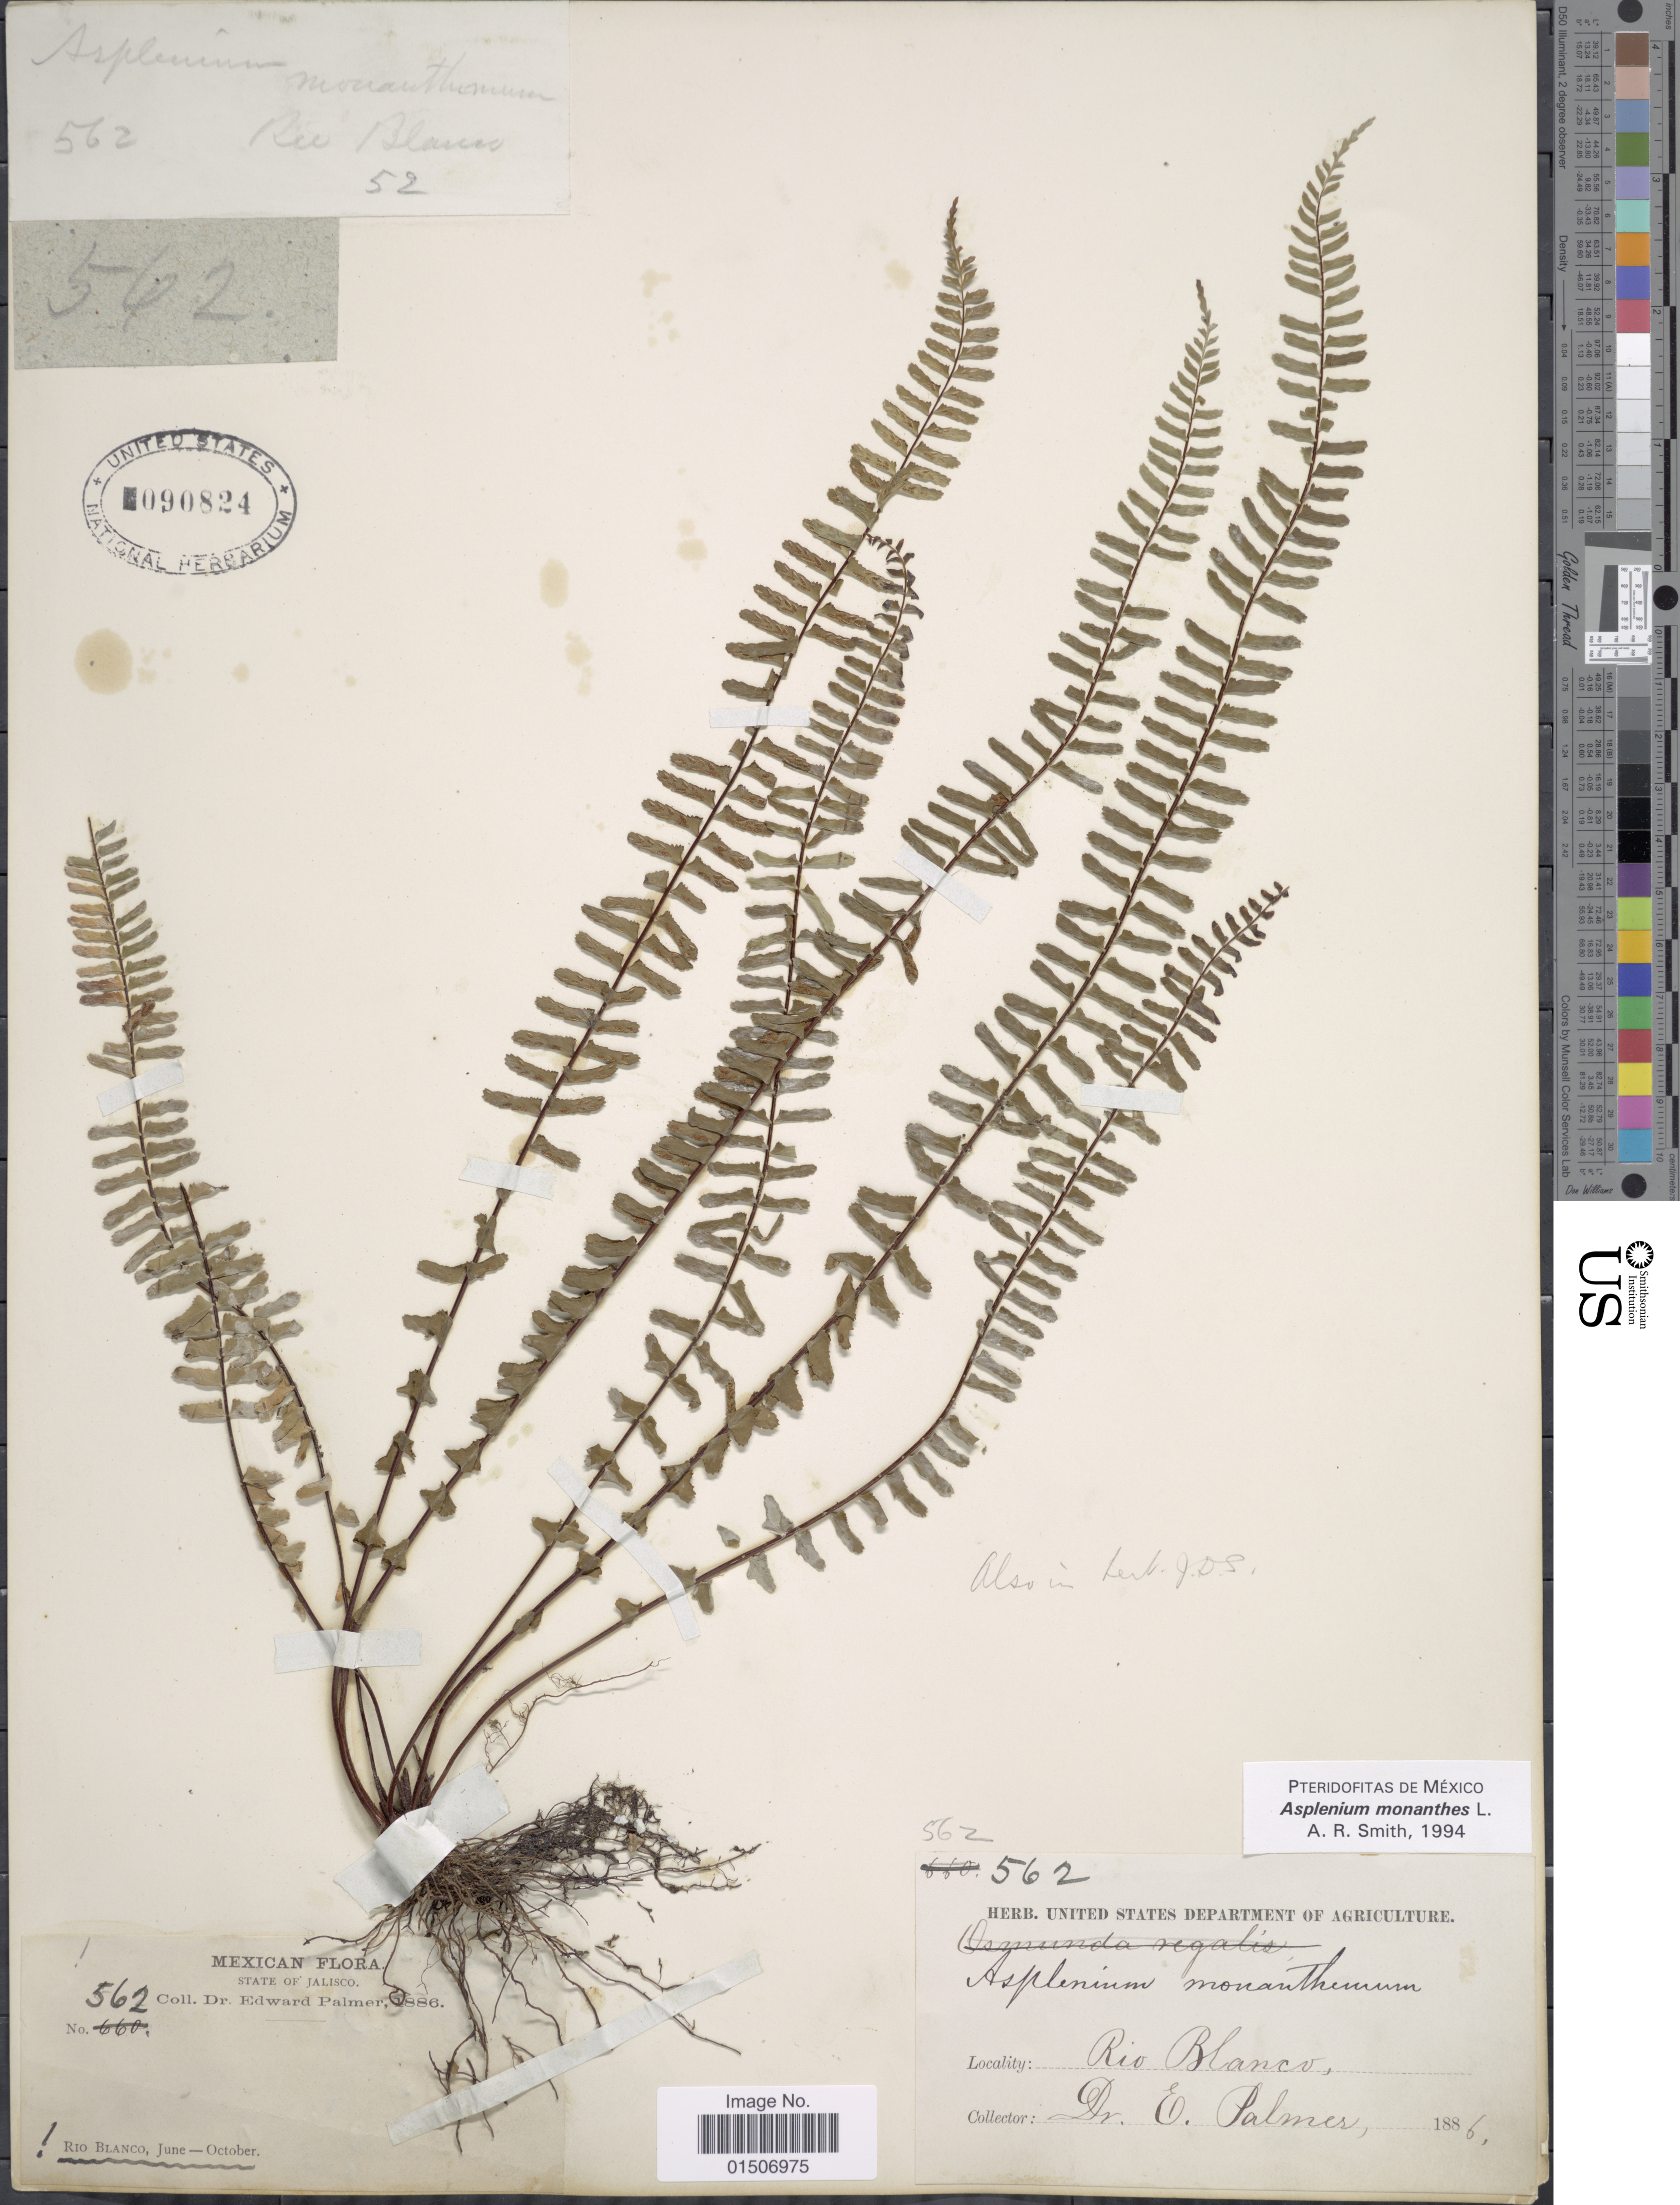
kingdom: Plantae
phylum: Tracheophyta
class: Polypodiopsida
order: Polypodiales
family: Aspleniaceae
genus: Asplenium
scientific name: Asplenium monanthes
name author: L.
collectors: E. Palmer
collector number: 562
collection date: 1886-06/1886-10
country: Mexico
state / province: Jalisco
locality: Rio Blanco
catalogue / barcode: US 90824